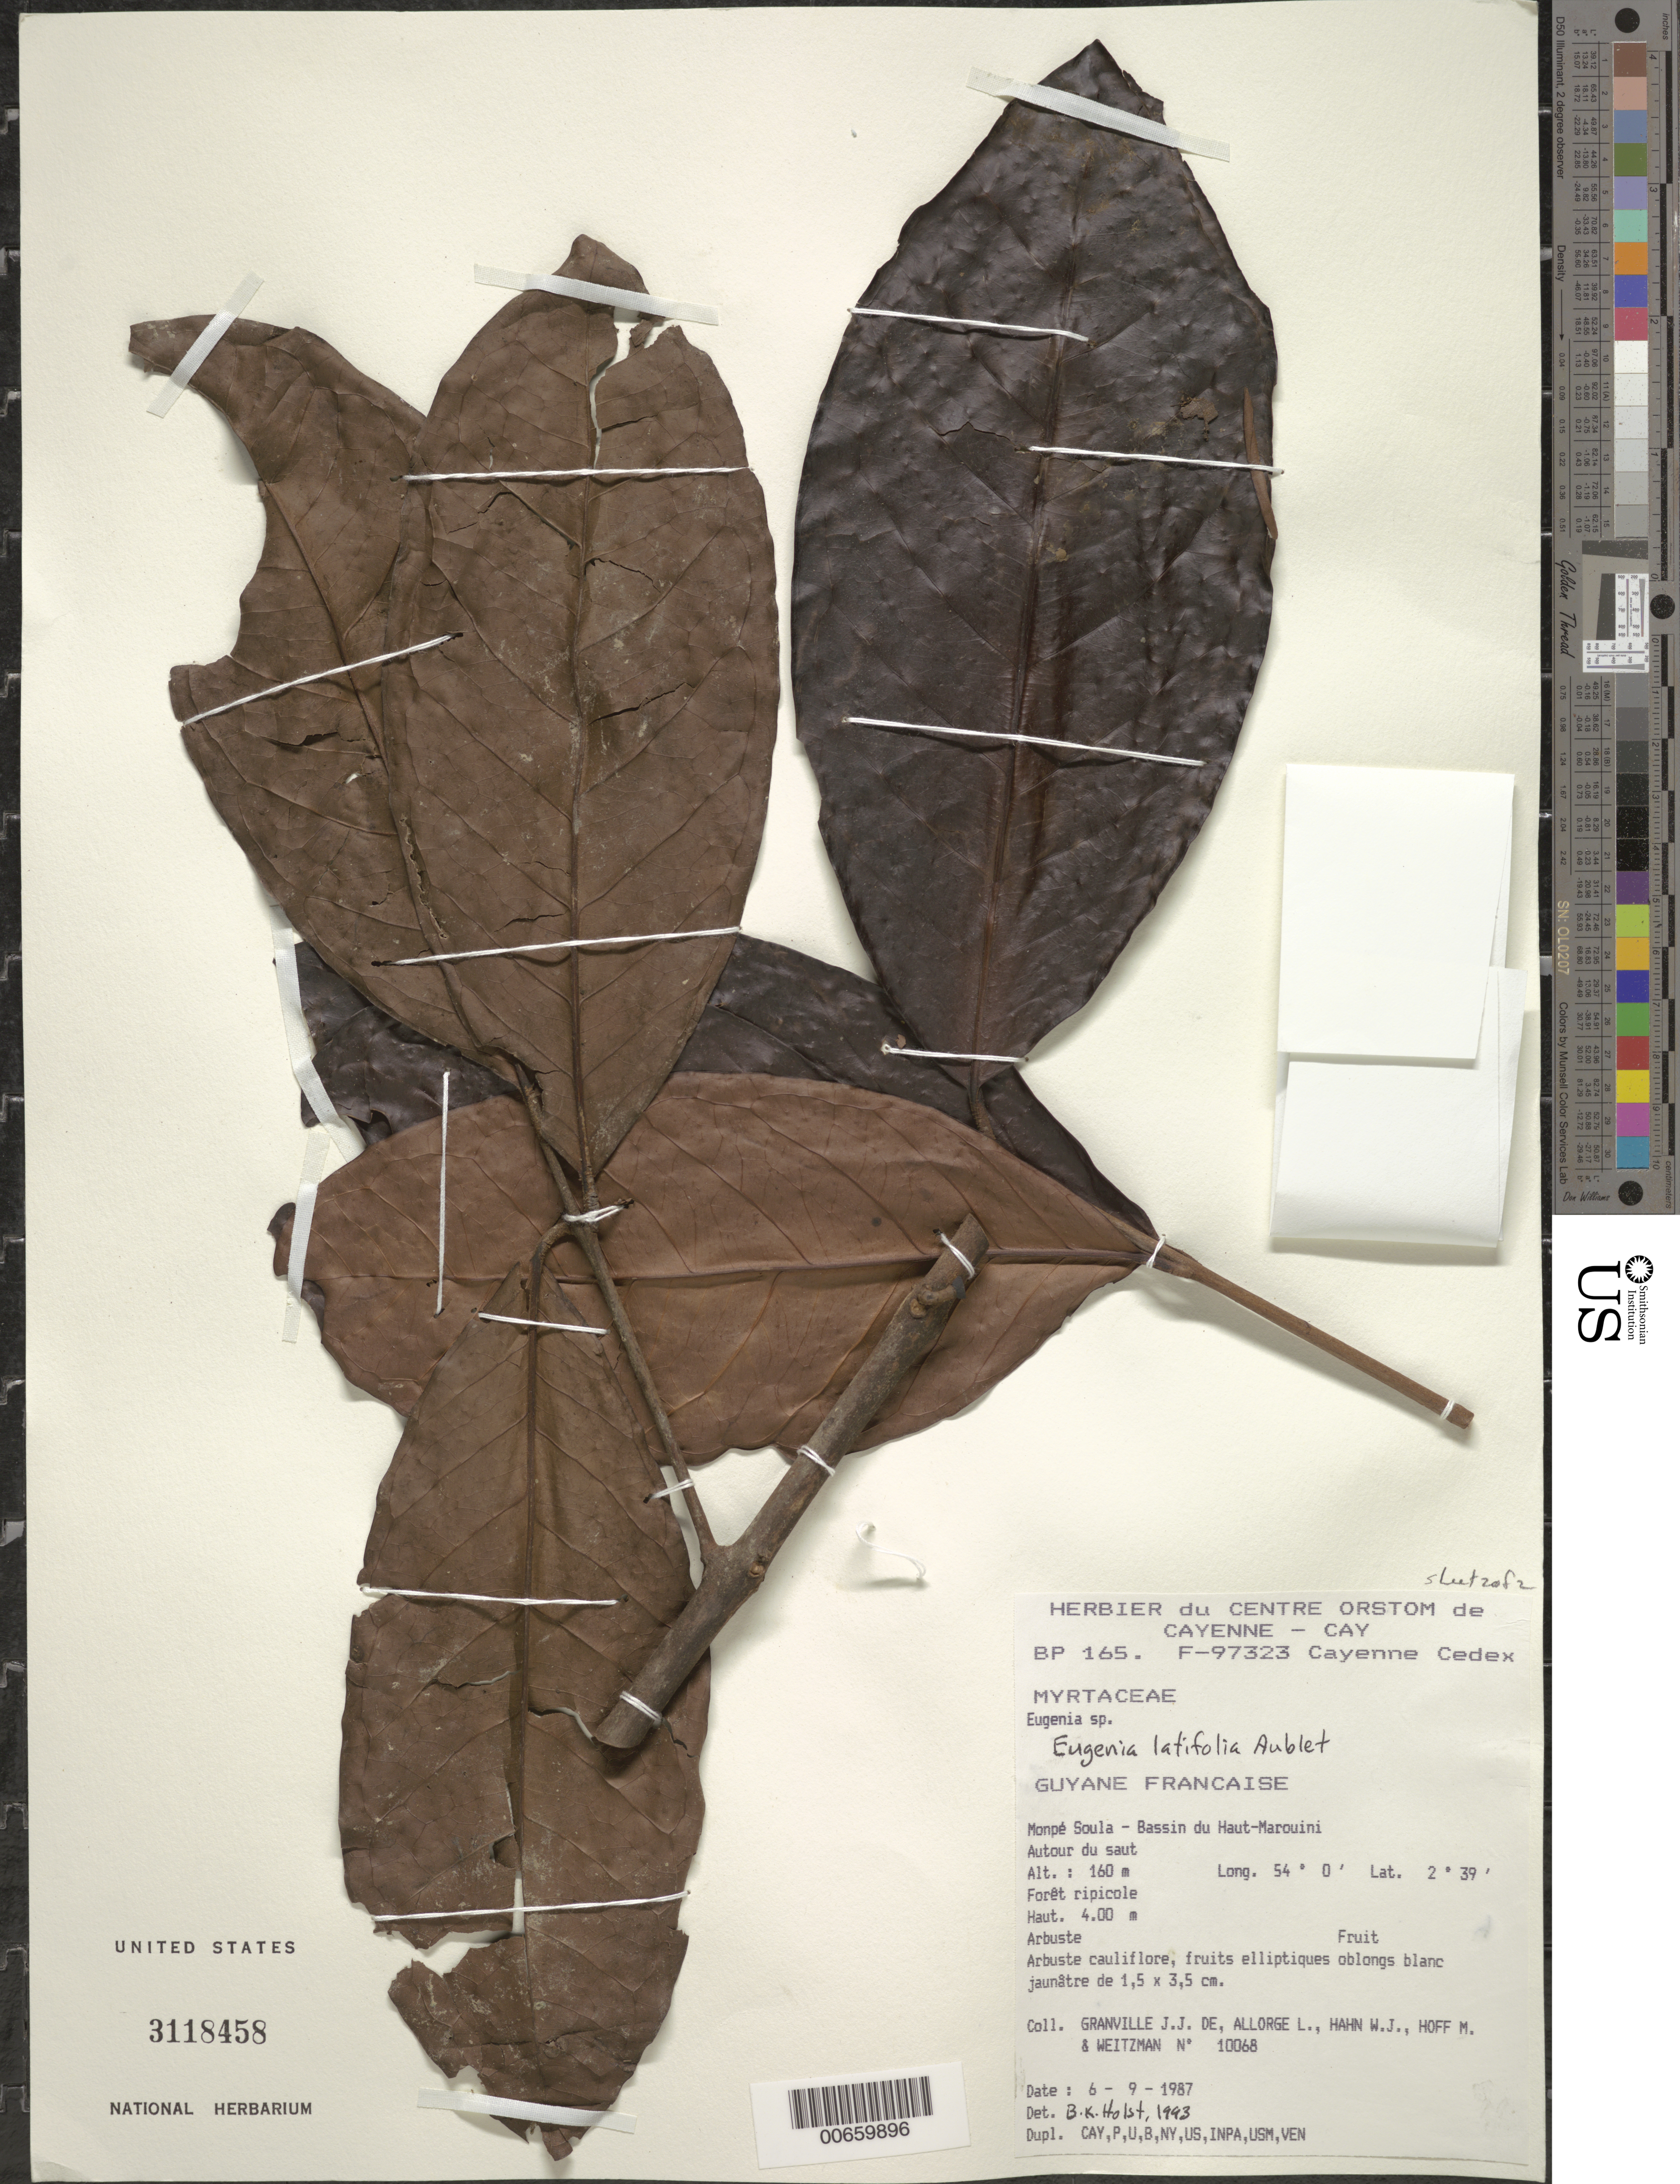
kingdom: Plantae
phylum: Tracheophyta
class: Magnoliopsida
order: Myrtales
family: Myrtaceae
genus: Eugenia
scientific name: Eugenia latifolia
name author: Aubl.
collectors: J.-J. de Granville, L. Allorge, W. J. Hahn, M. Hoff & Weitzman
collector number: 10068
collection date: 1987-09-06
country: French Guiana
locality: Guyane Francaise. Monpé Soula - Bassin du Haut-Marouini.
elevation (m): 160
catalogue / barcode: US 3118458